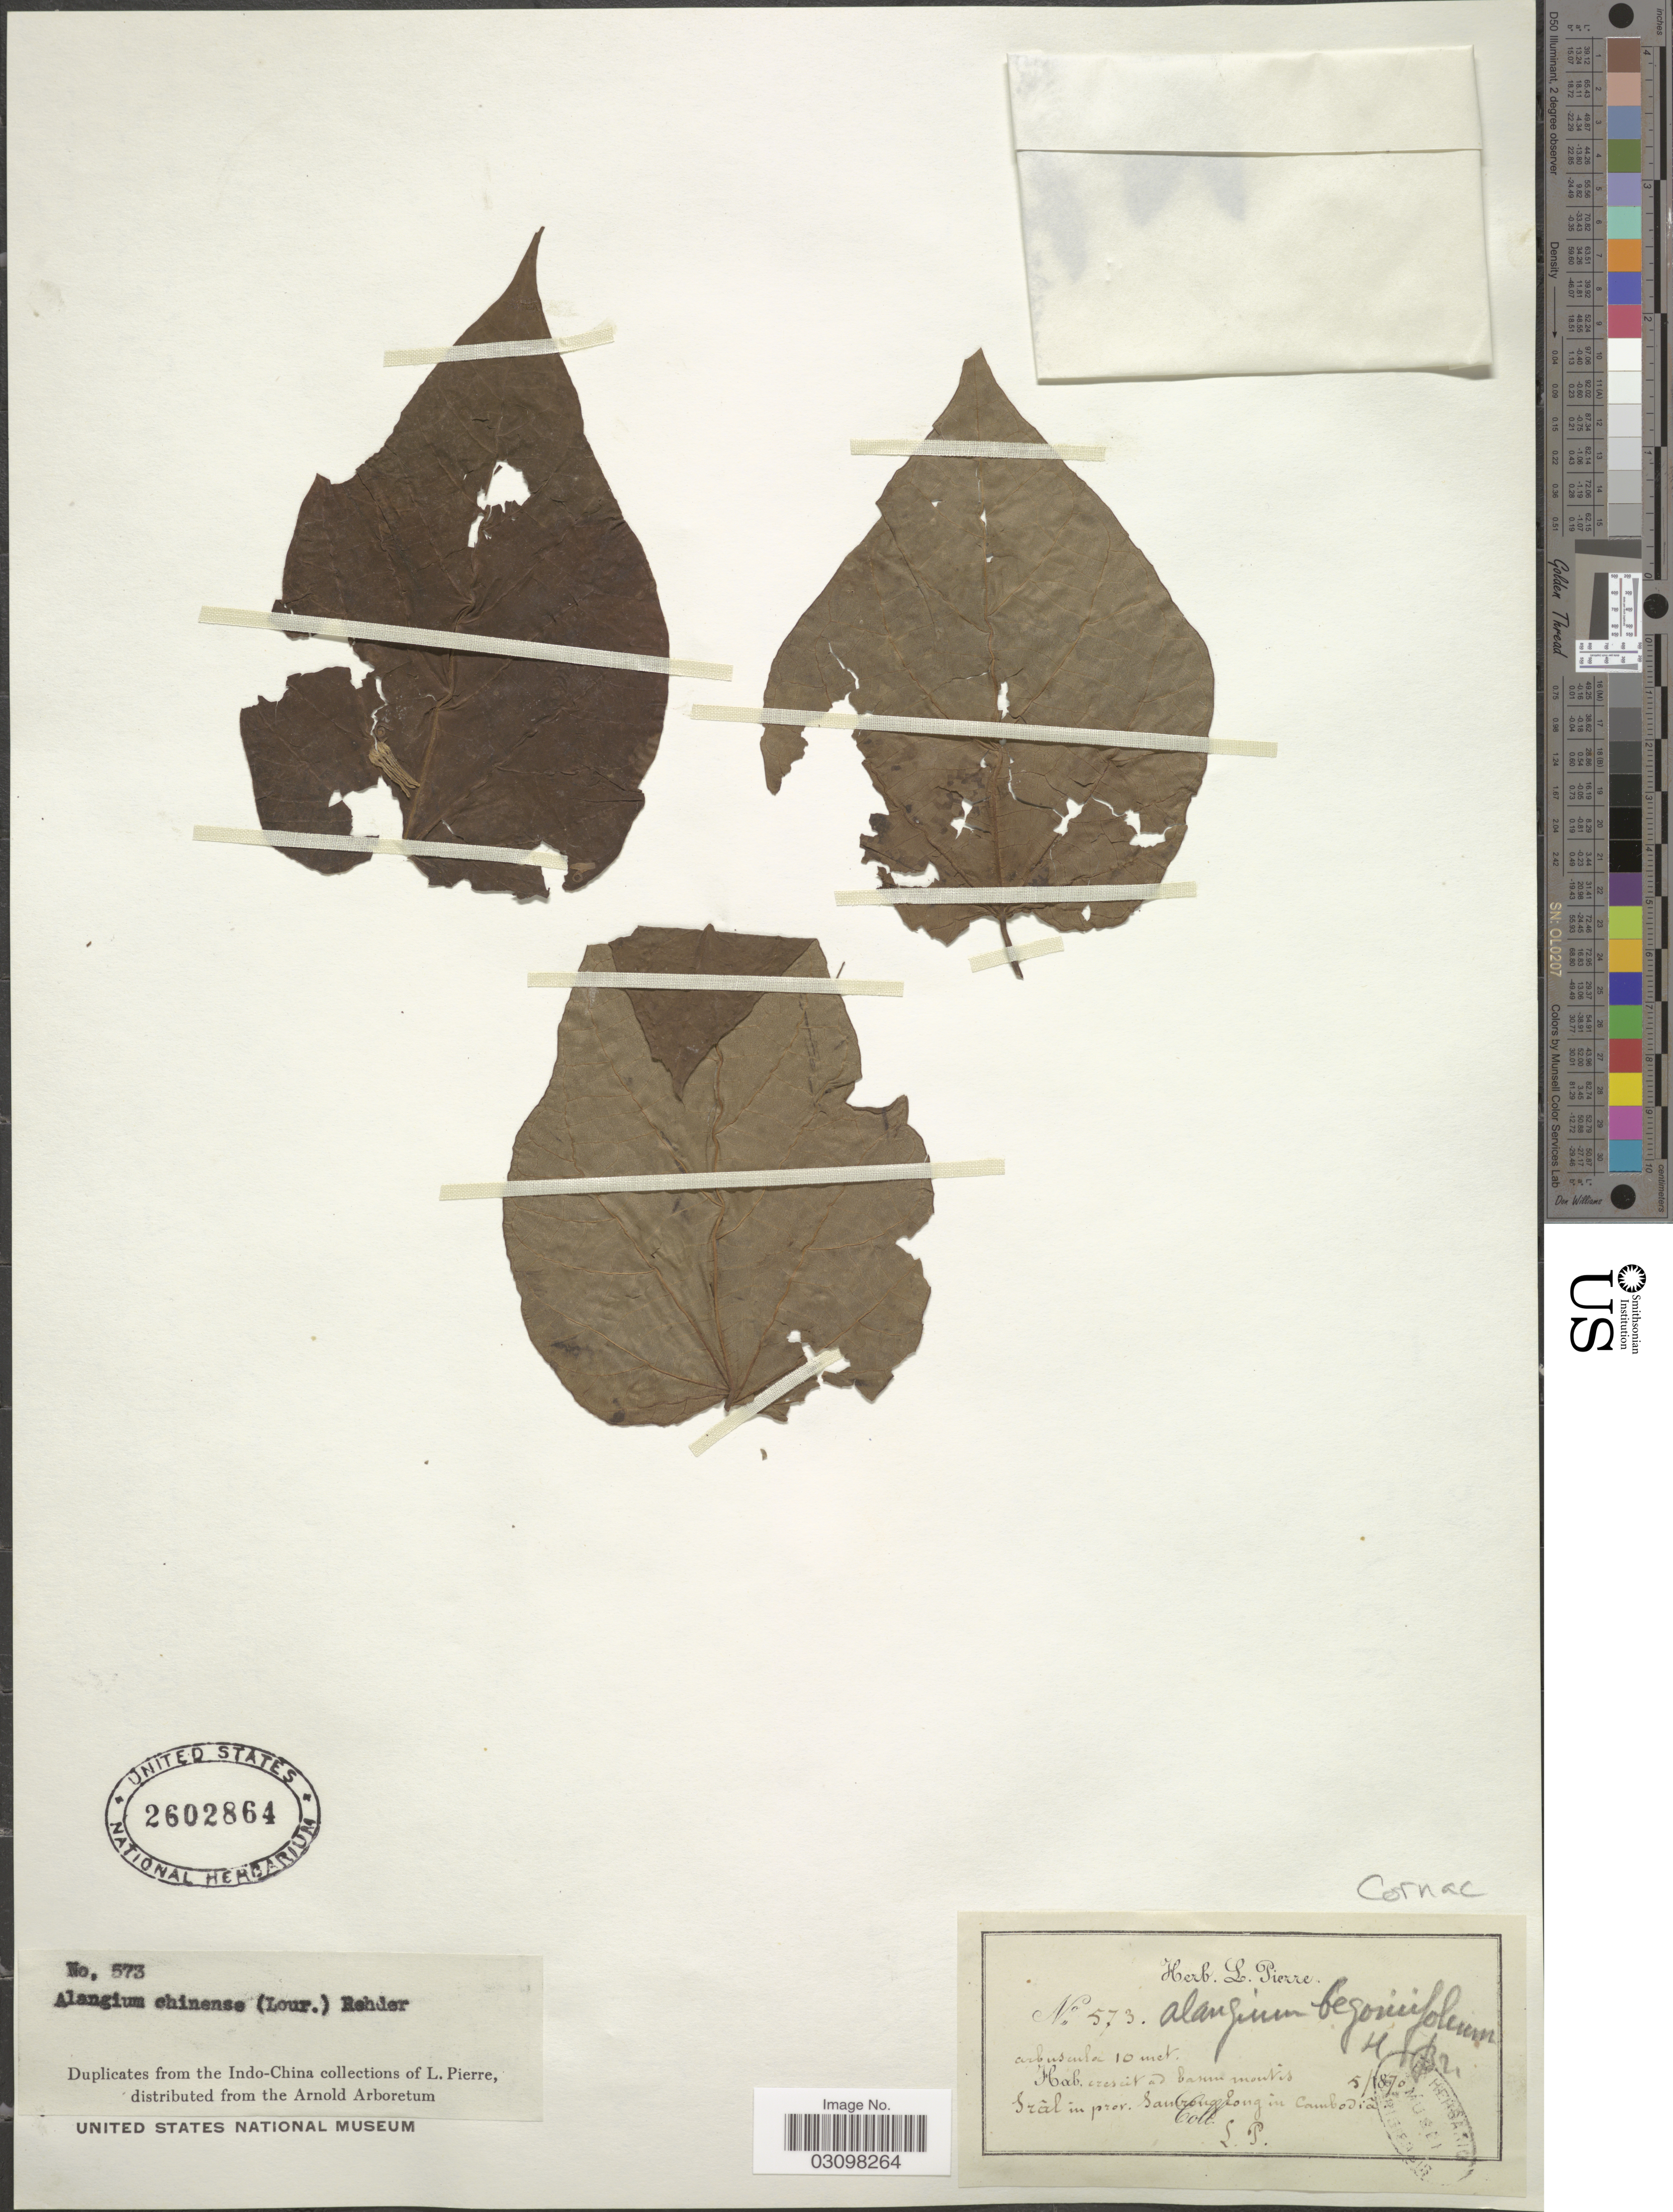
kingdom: Plantae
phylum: Tracheophyta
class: Magnoliopsida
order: Cornales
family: Cornaceae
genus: Alangium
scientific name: Alangium chinense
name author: (Harms) Rehder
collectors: L. Pierce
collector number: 573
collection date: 1870-05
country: Cambodia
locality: Srâl in prov. Samrong long in Cambodia.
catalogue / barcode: US 2602864